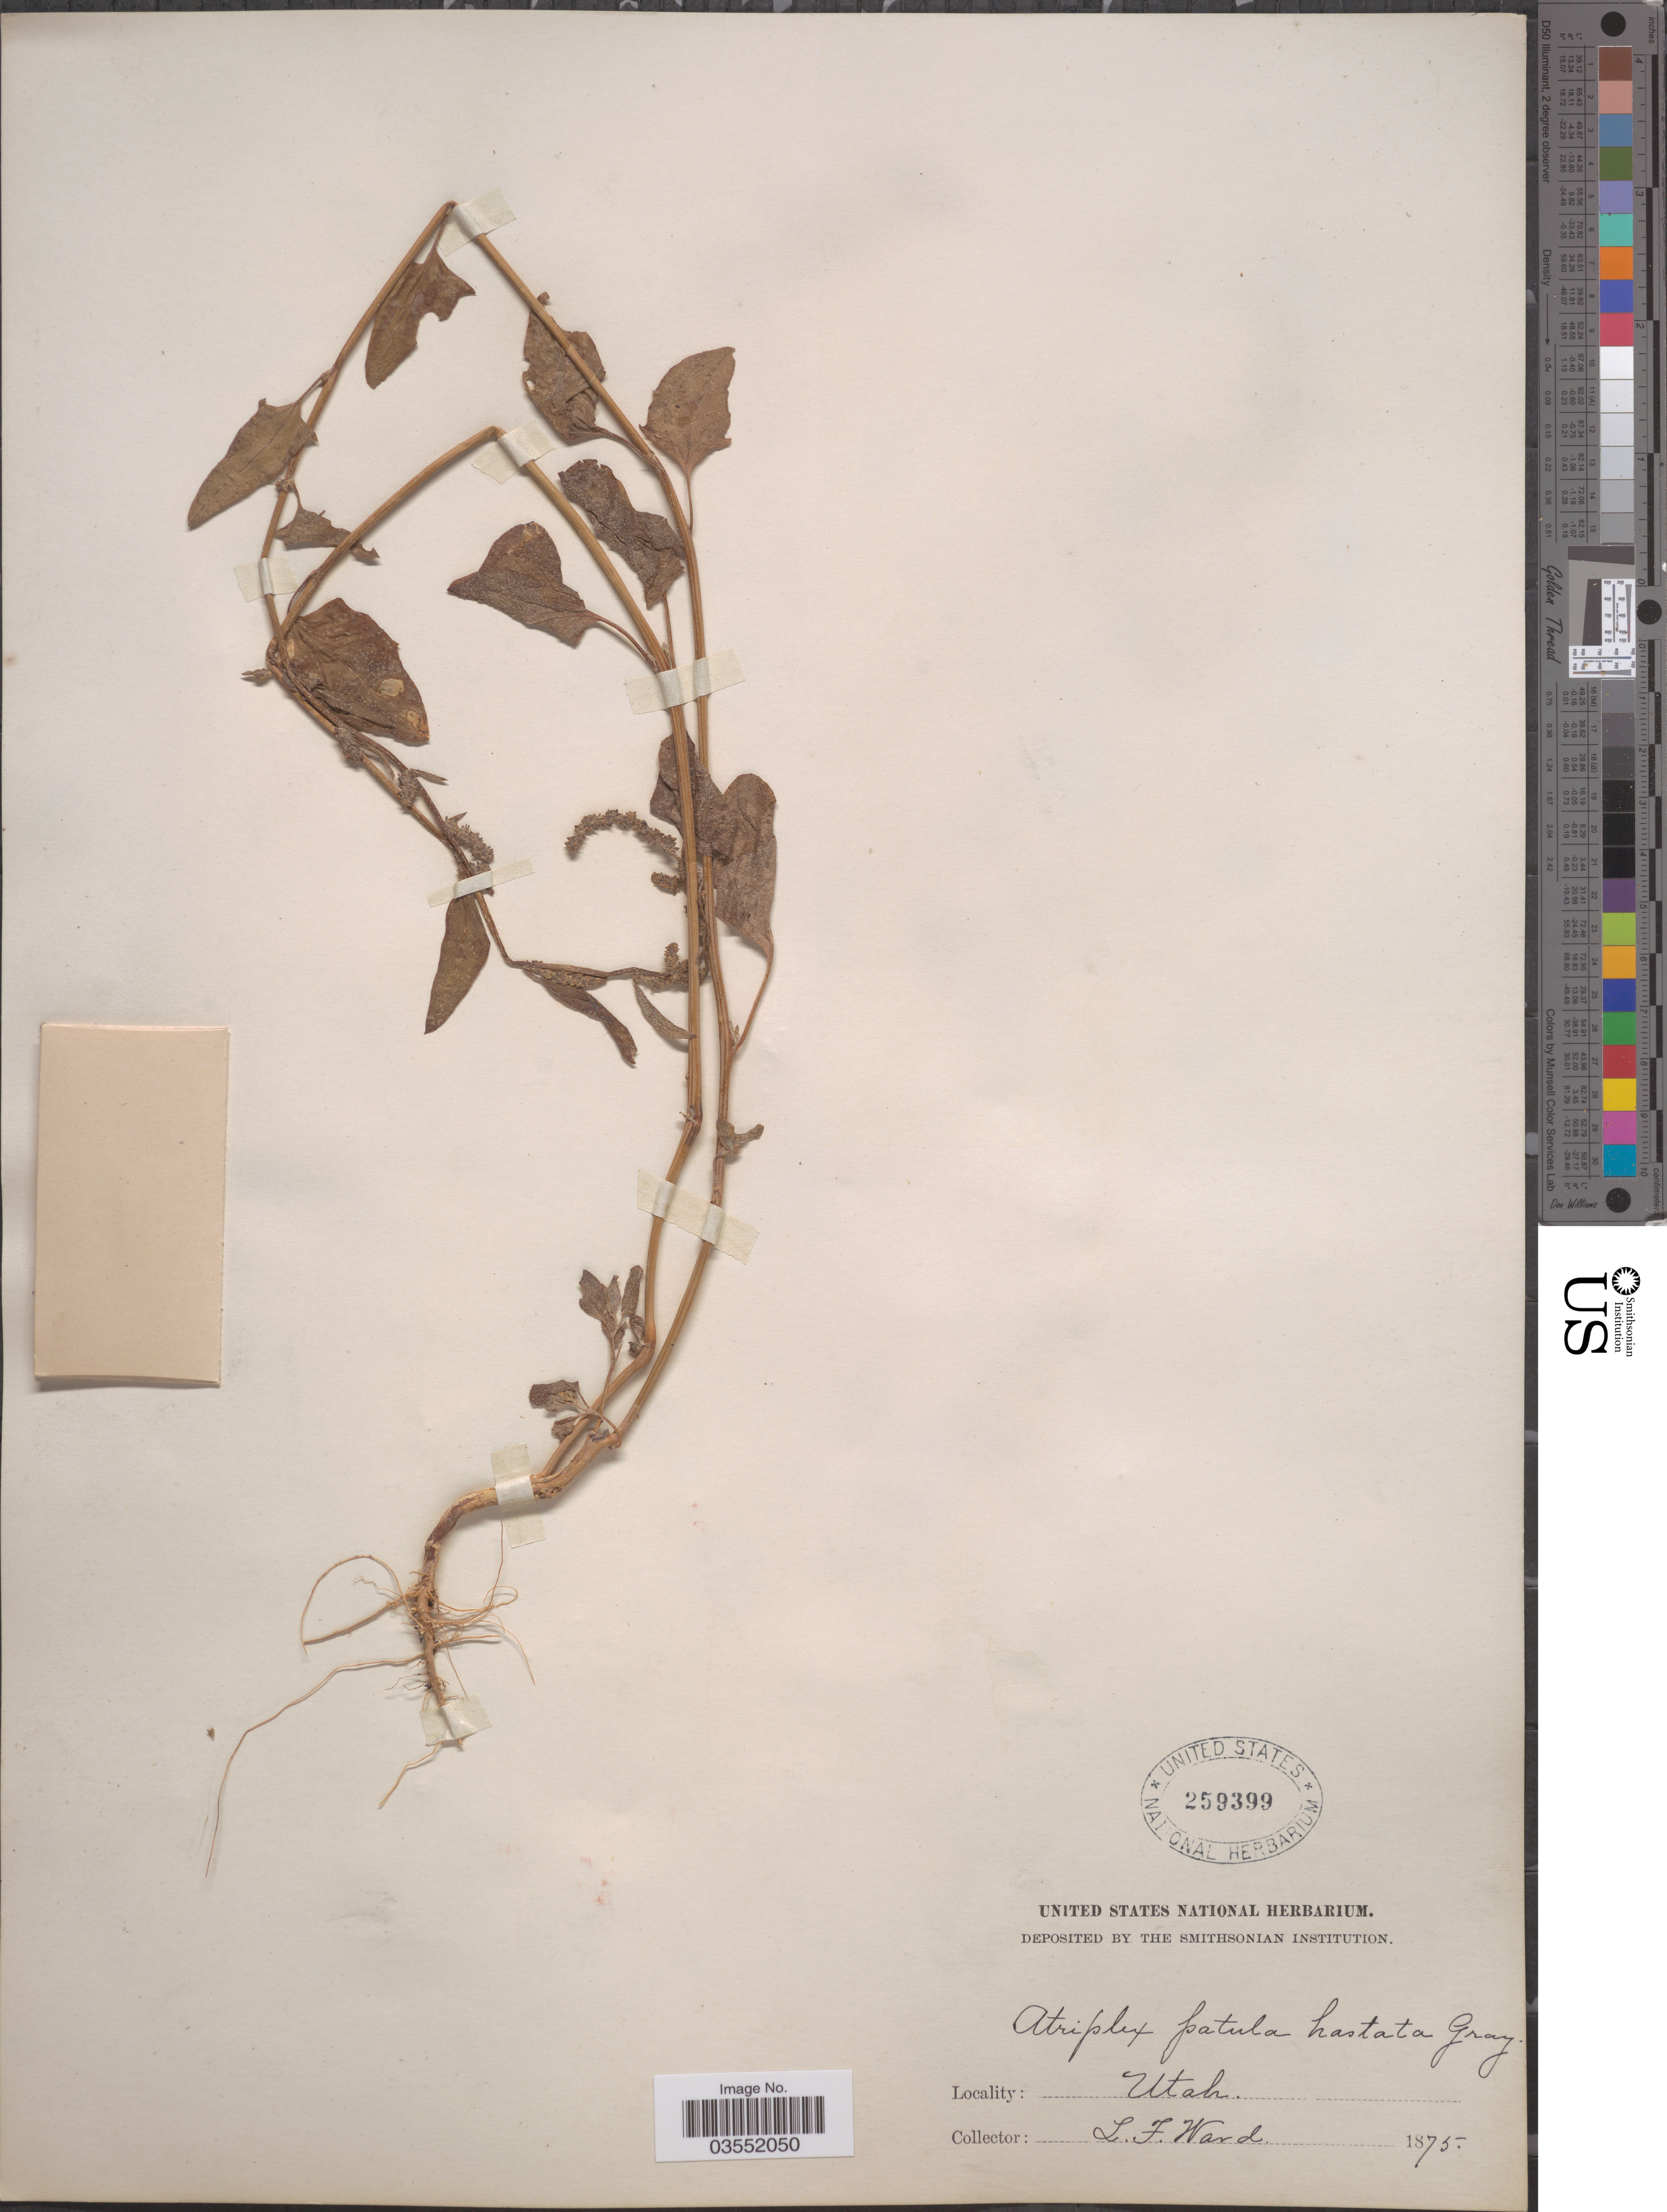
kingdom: Plantae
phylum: Tracheophyta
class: Magnoliopsida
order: Caryophyllales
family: Amaranthaceae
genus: Atriplex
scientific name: Atriplex hastata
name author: L.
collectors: L. Ward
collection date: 1875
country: United States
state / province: Utah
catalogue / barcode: US 259399